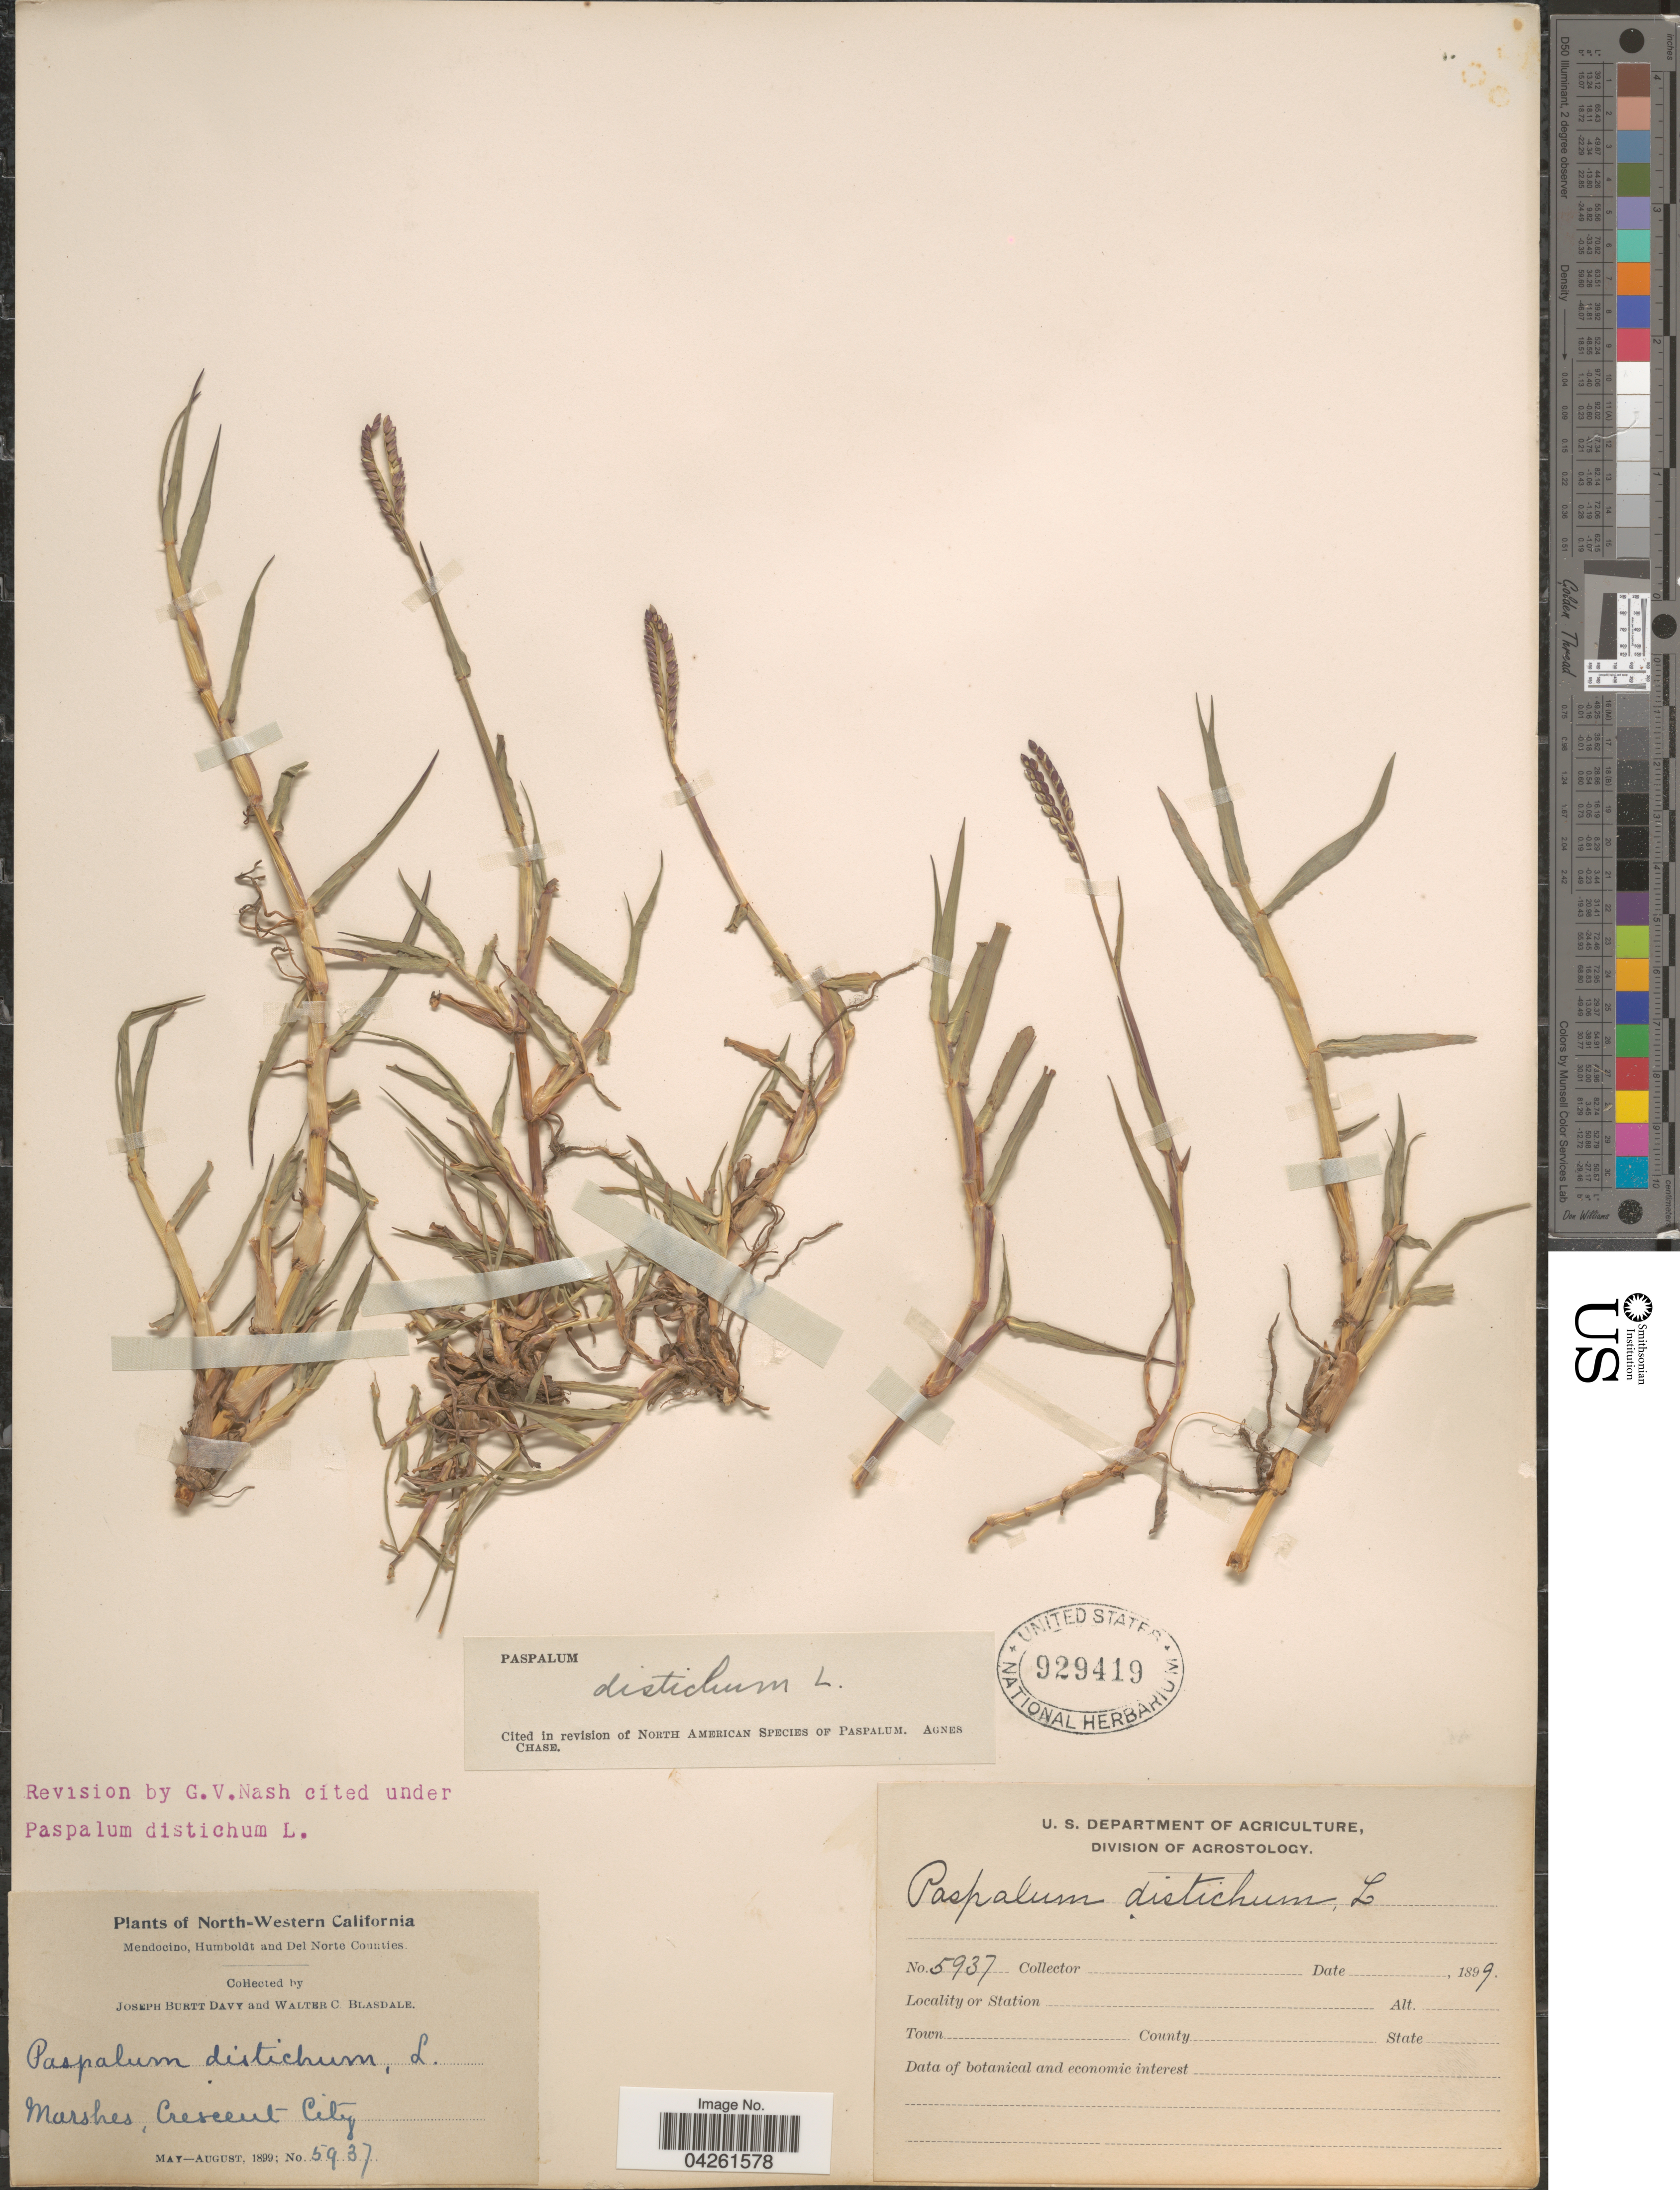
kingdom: Plantae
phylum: Tracheophyta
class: Liliopsida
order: Poales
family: Poaceae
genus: Paspalum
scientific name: Paspalum distichum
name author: L.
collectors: J. Burtt Davy & W. Blasdale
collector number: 5937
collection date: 1899-05/1899-08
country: United States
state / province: California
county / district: Mendocino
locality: North-Western California. Mendocino, Humboldt and Del Norte Counties. Marshes, Crescent City.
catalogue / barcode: US 929419